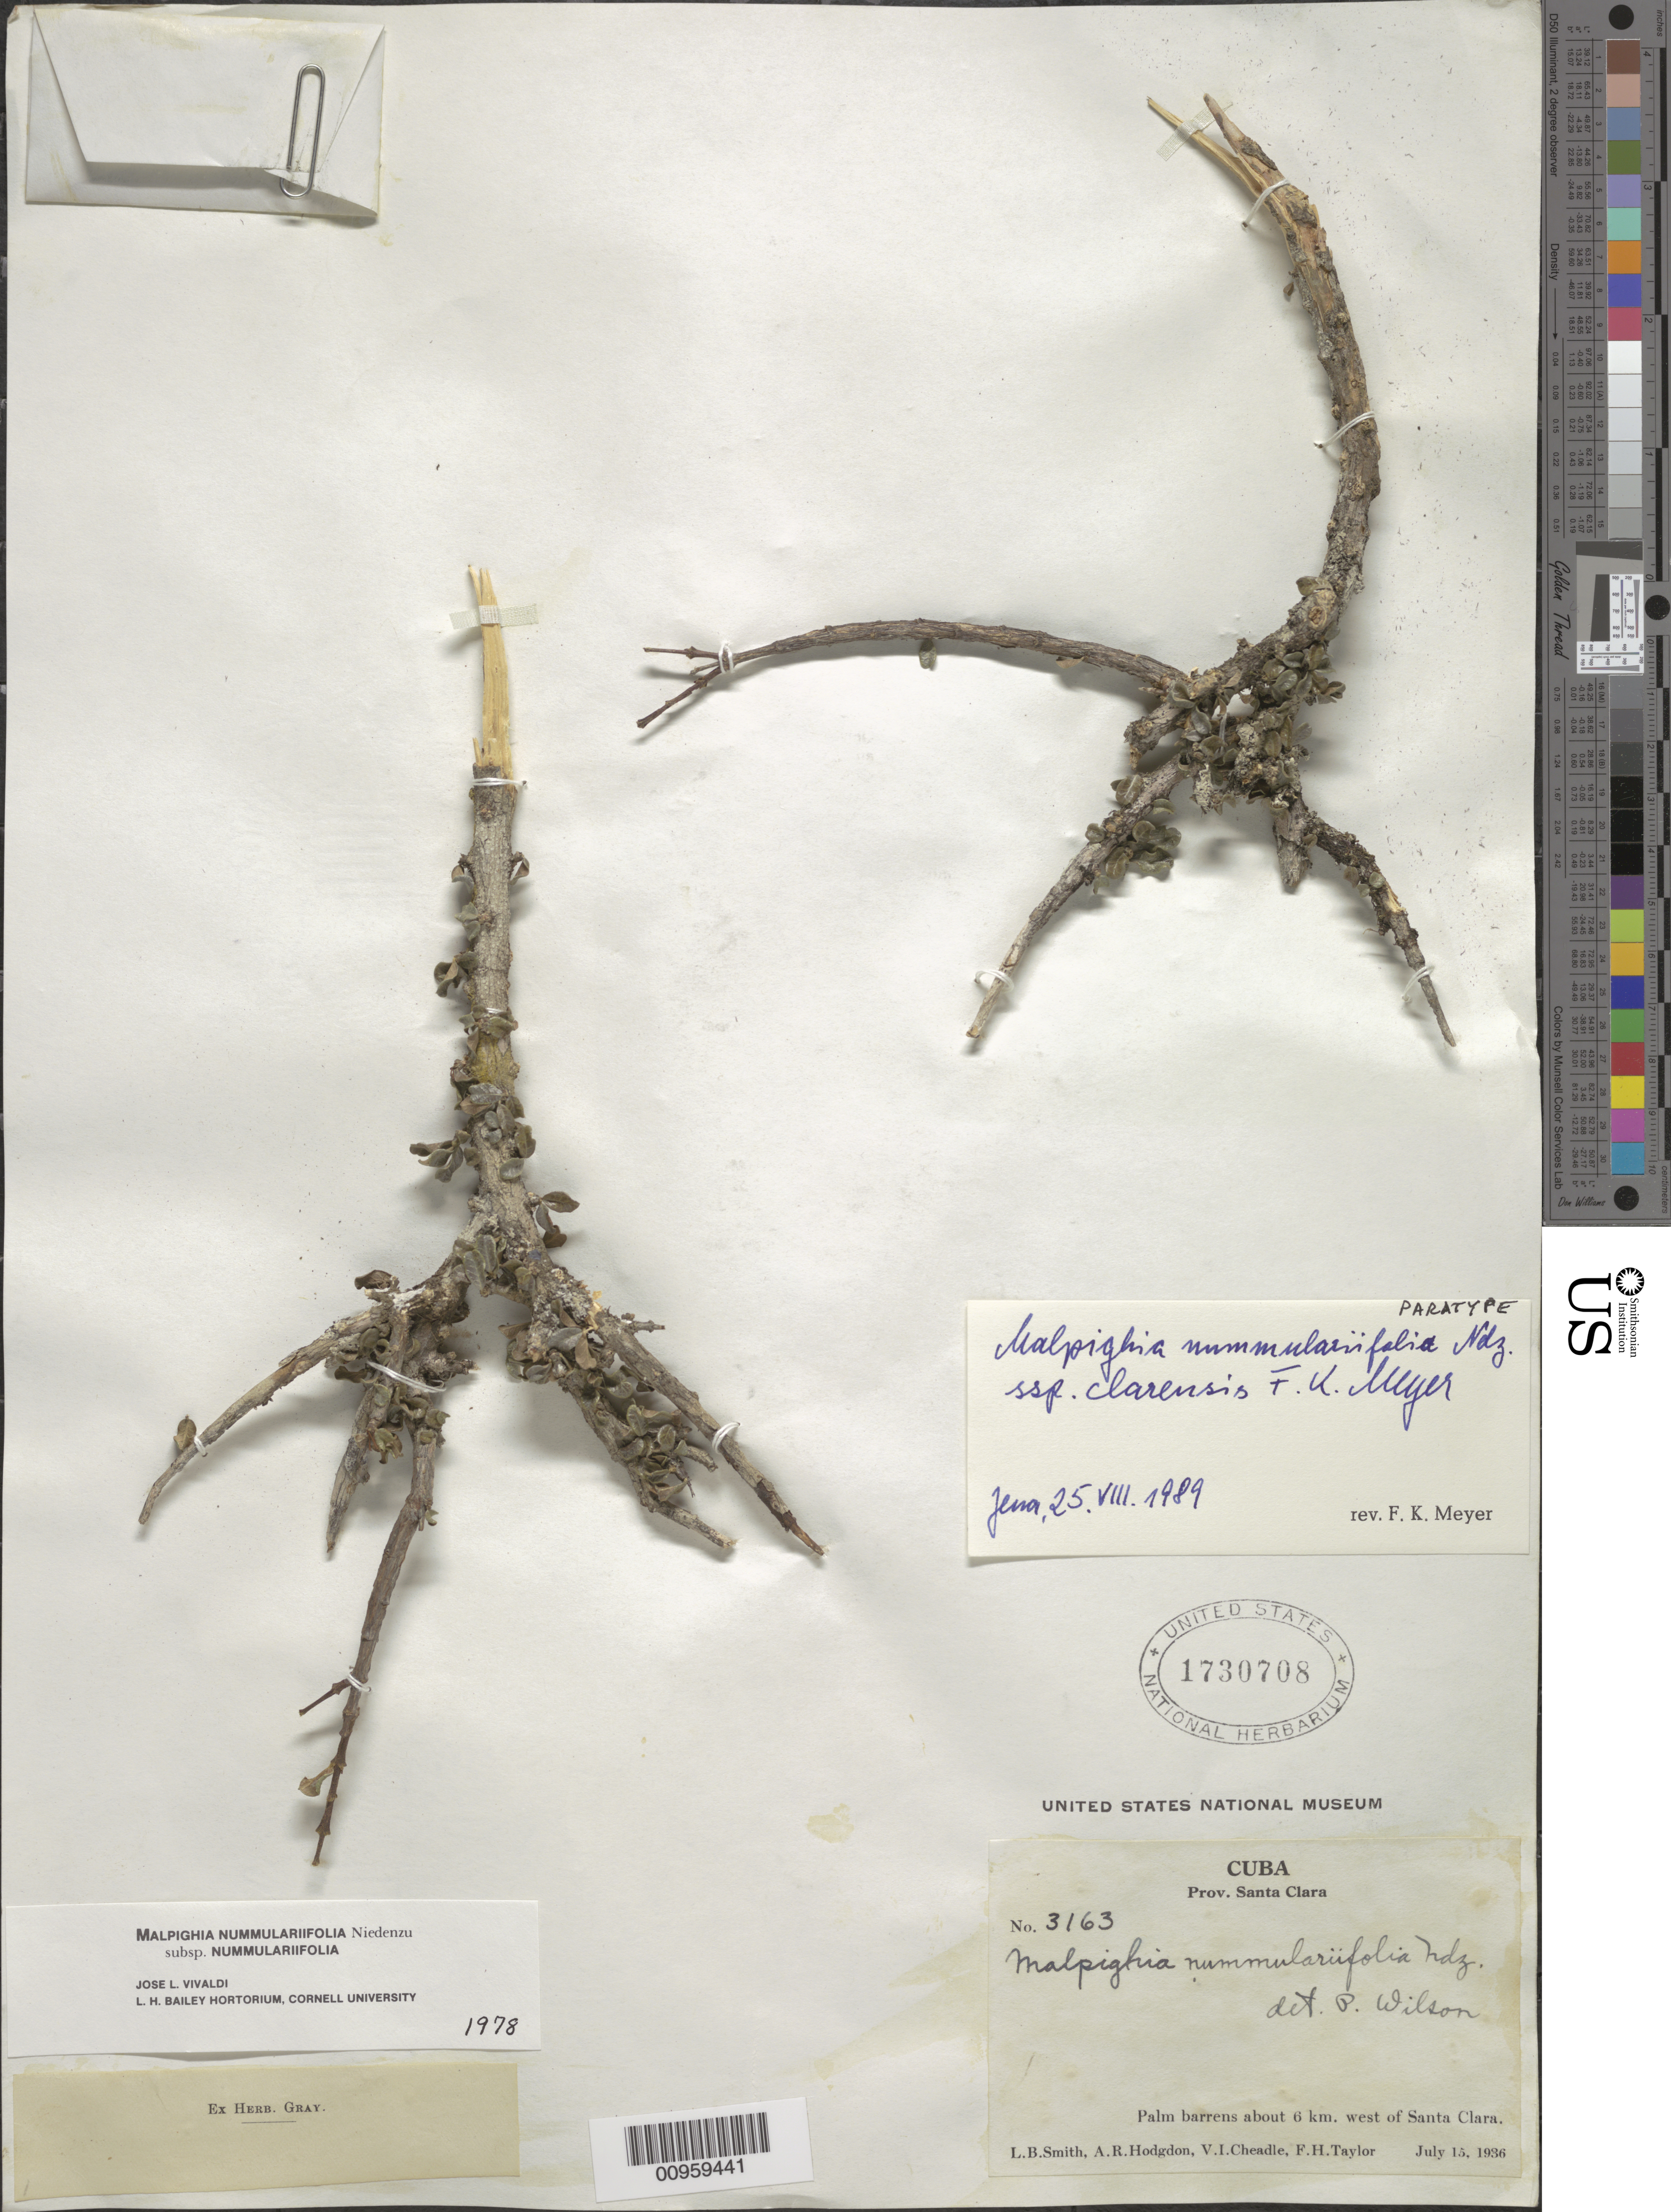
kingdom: Plantae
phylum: Tracheophyta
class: Magnoliopsida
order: Malpighiales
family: Malpighiaceae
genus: Malpighia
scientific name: Malpighia nummulariifolia subsp. clarensis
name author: F.K. Mey.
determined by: Meyer, F. K.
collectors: L. Smith, A. R. Hodgdon, V. I. Cheadle & F. H. Taylor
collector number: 3163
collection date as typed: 15 Jul 1936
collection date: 1936-07-15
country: Cuba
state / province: Las Villas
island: Cuba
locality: About 6 km W of Santa Clara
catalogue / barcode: US 1730708